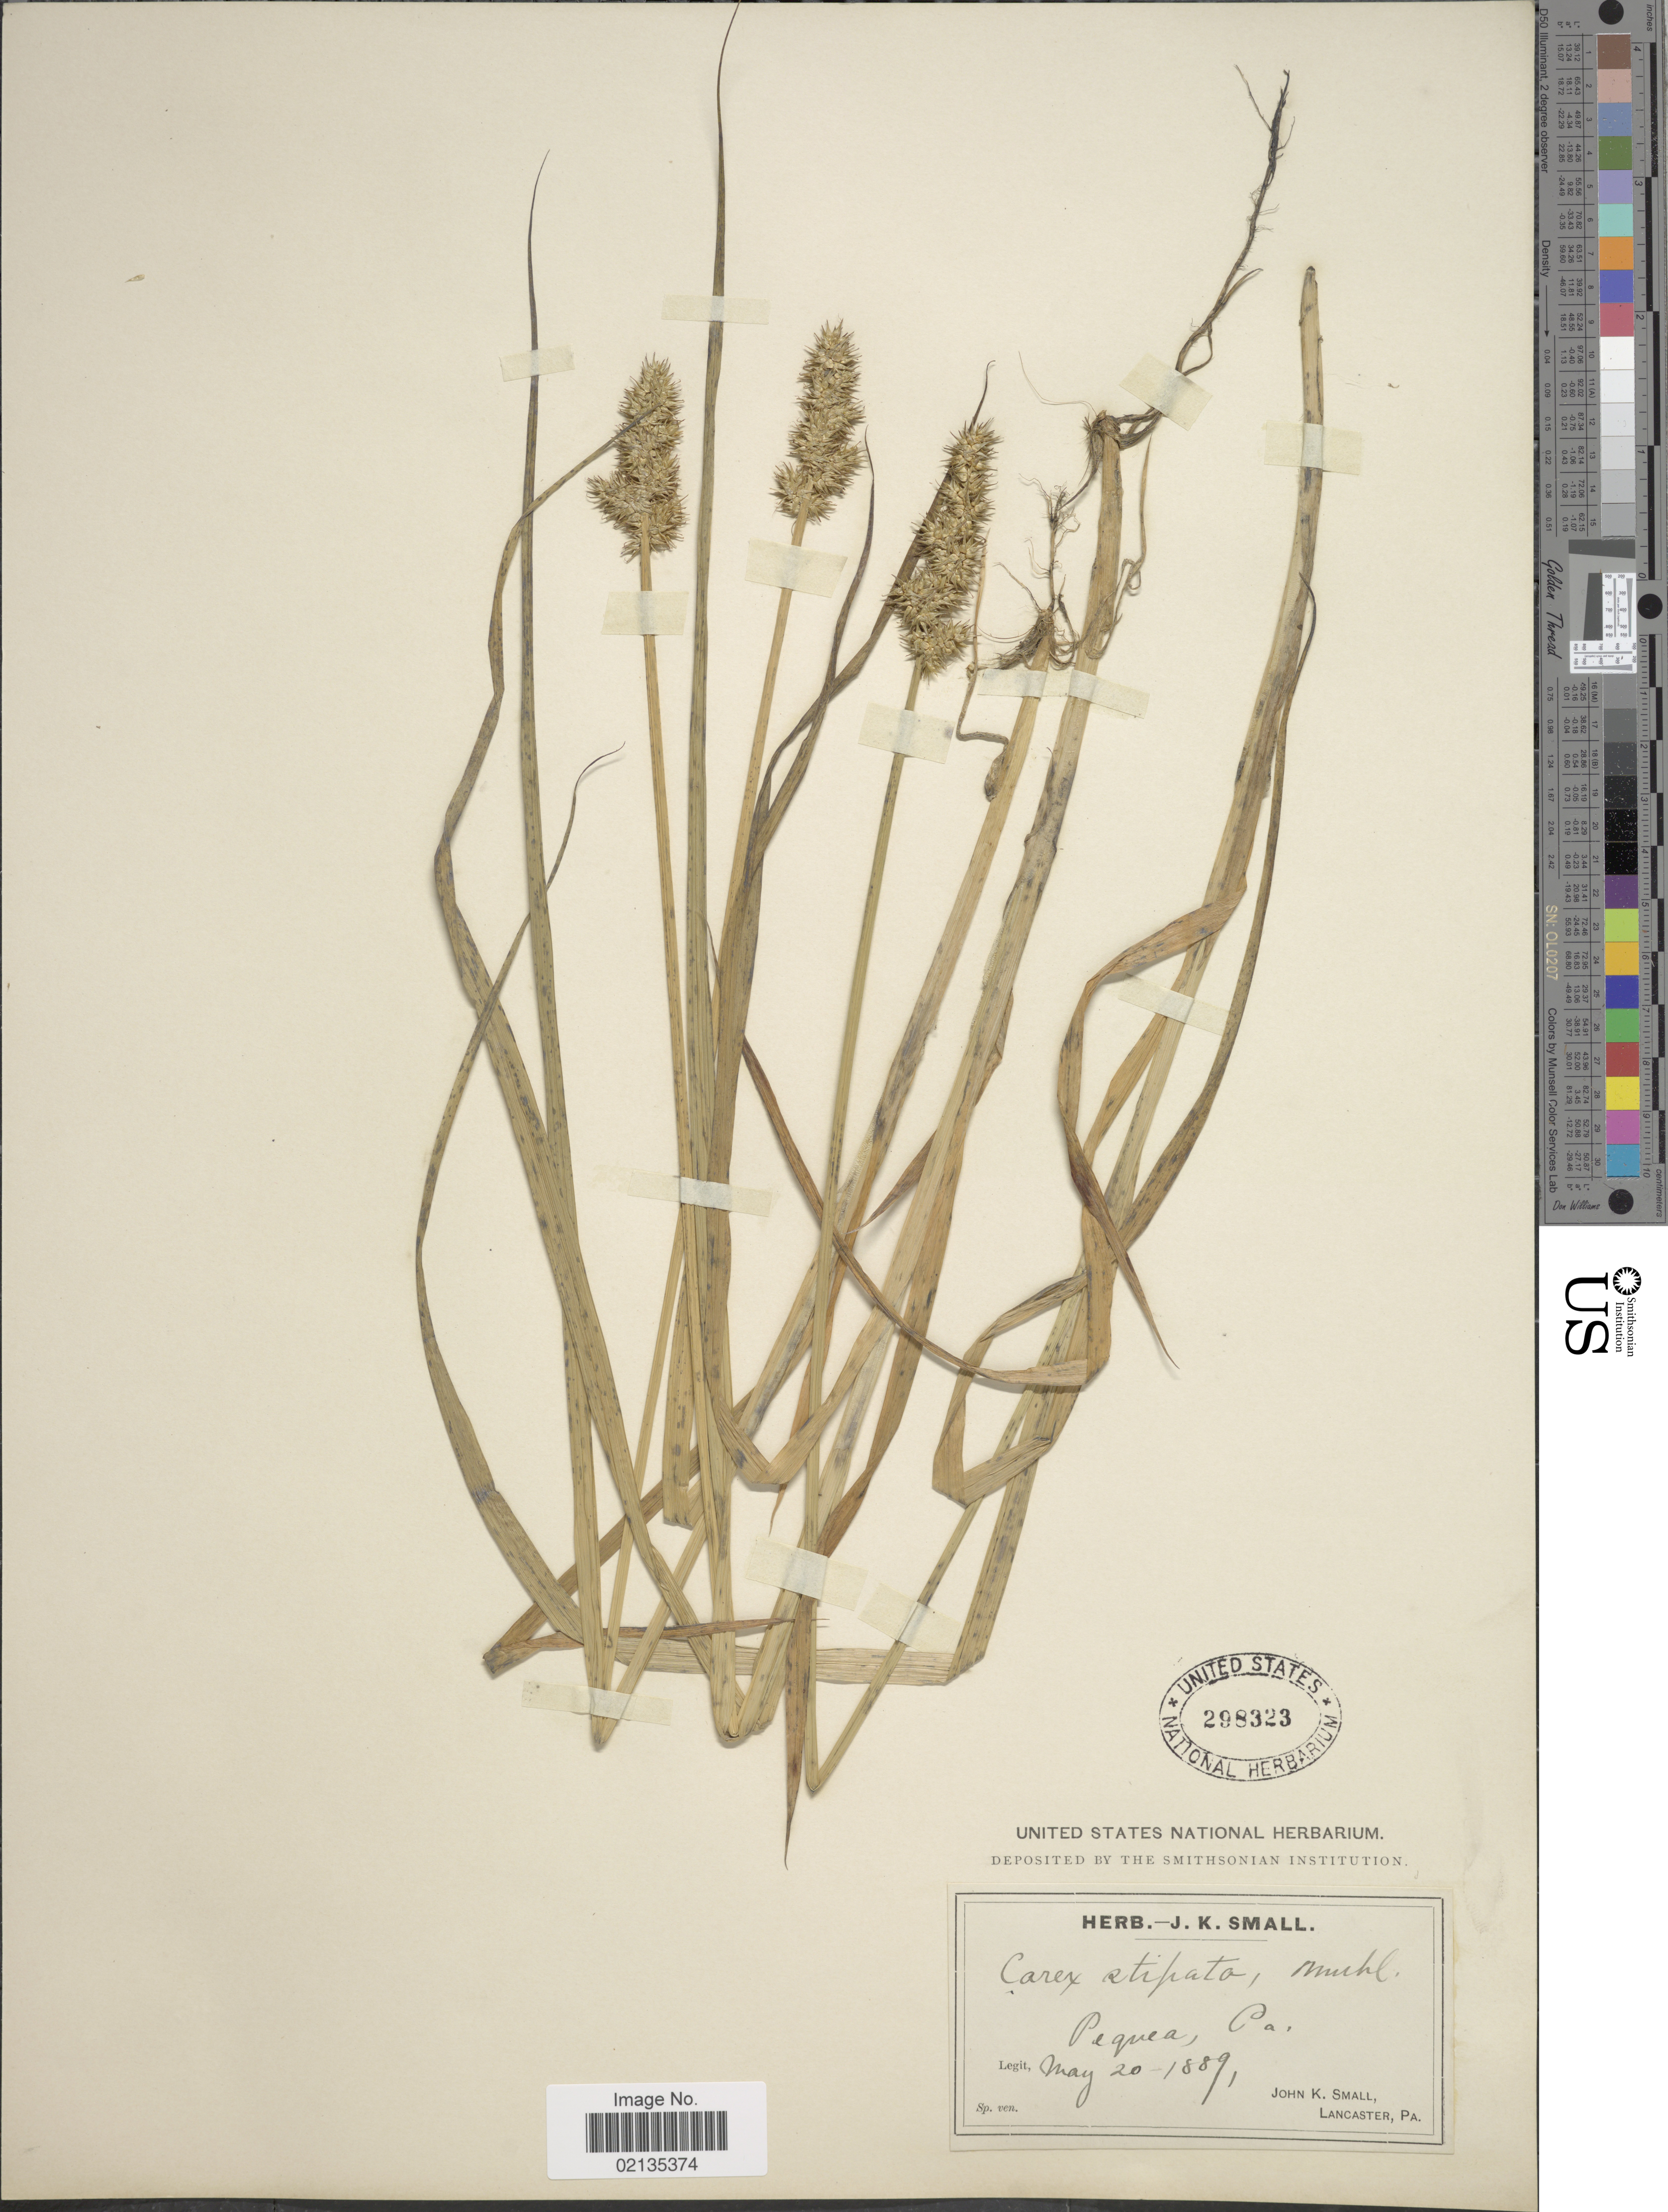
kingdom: Plantae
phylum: Tracheophyta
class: Liliopsida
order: Poales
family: Cyperaceae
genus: Carex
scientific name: Carex stipata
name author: Muhl. ex Willd.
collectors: J. K. Small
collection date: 1889-05-20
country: United States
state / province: California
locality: Pequea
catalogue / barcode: US 298323